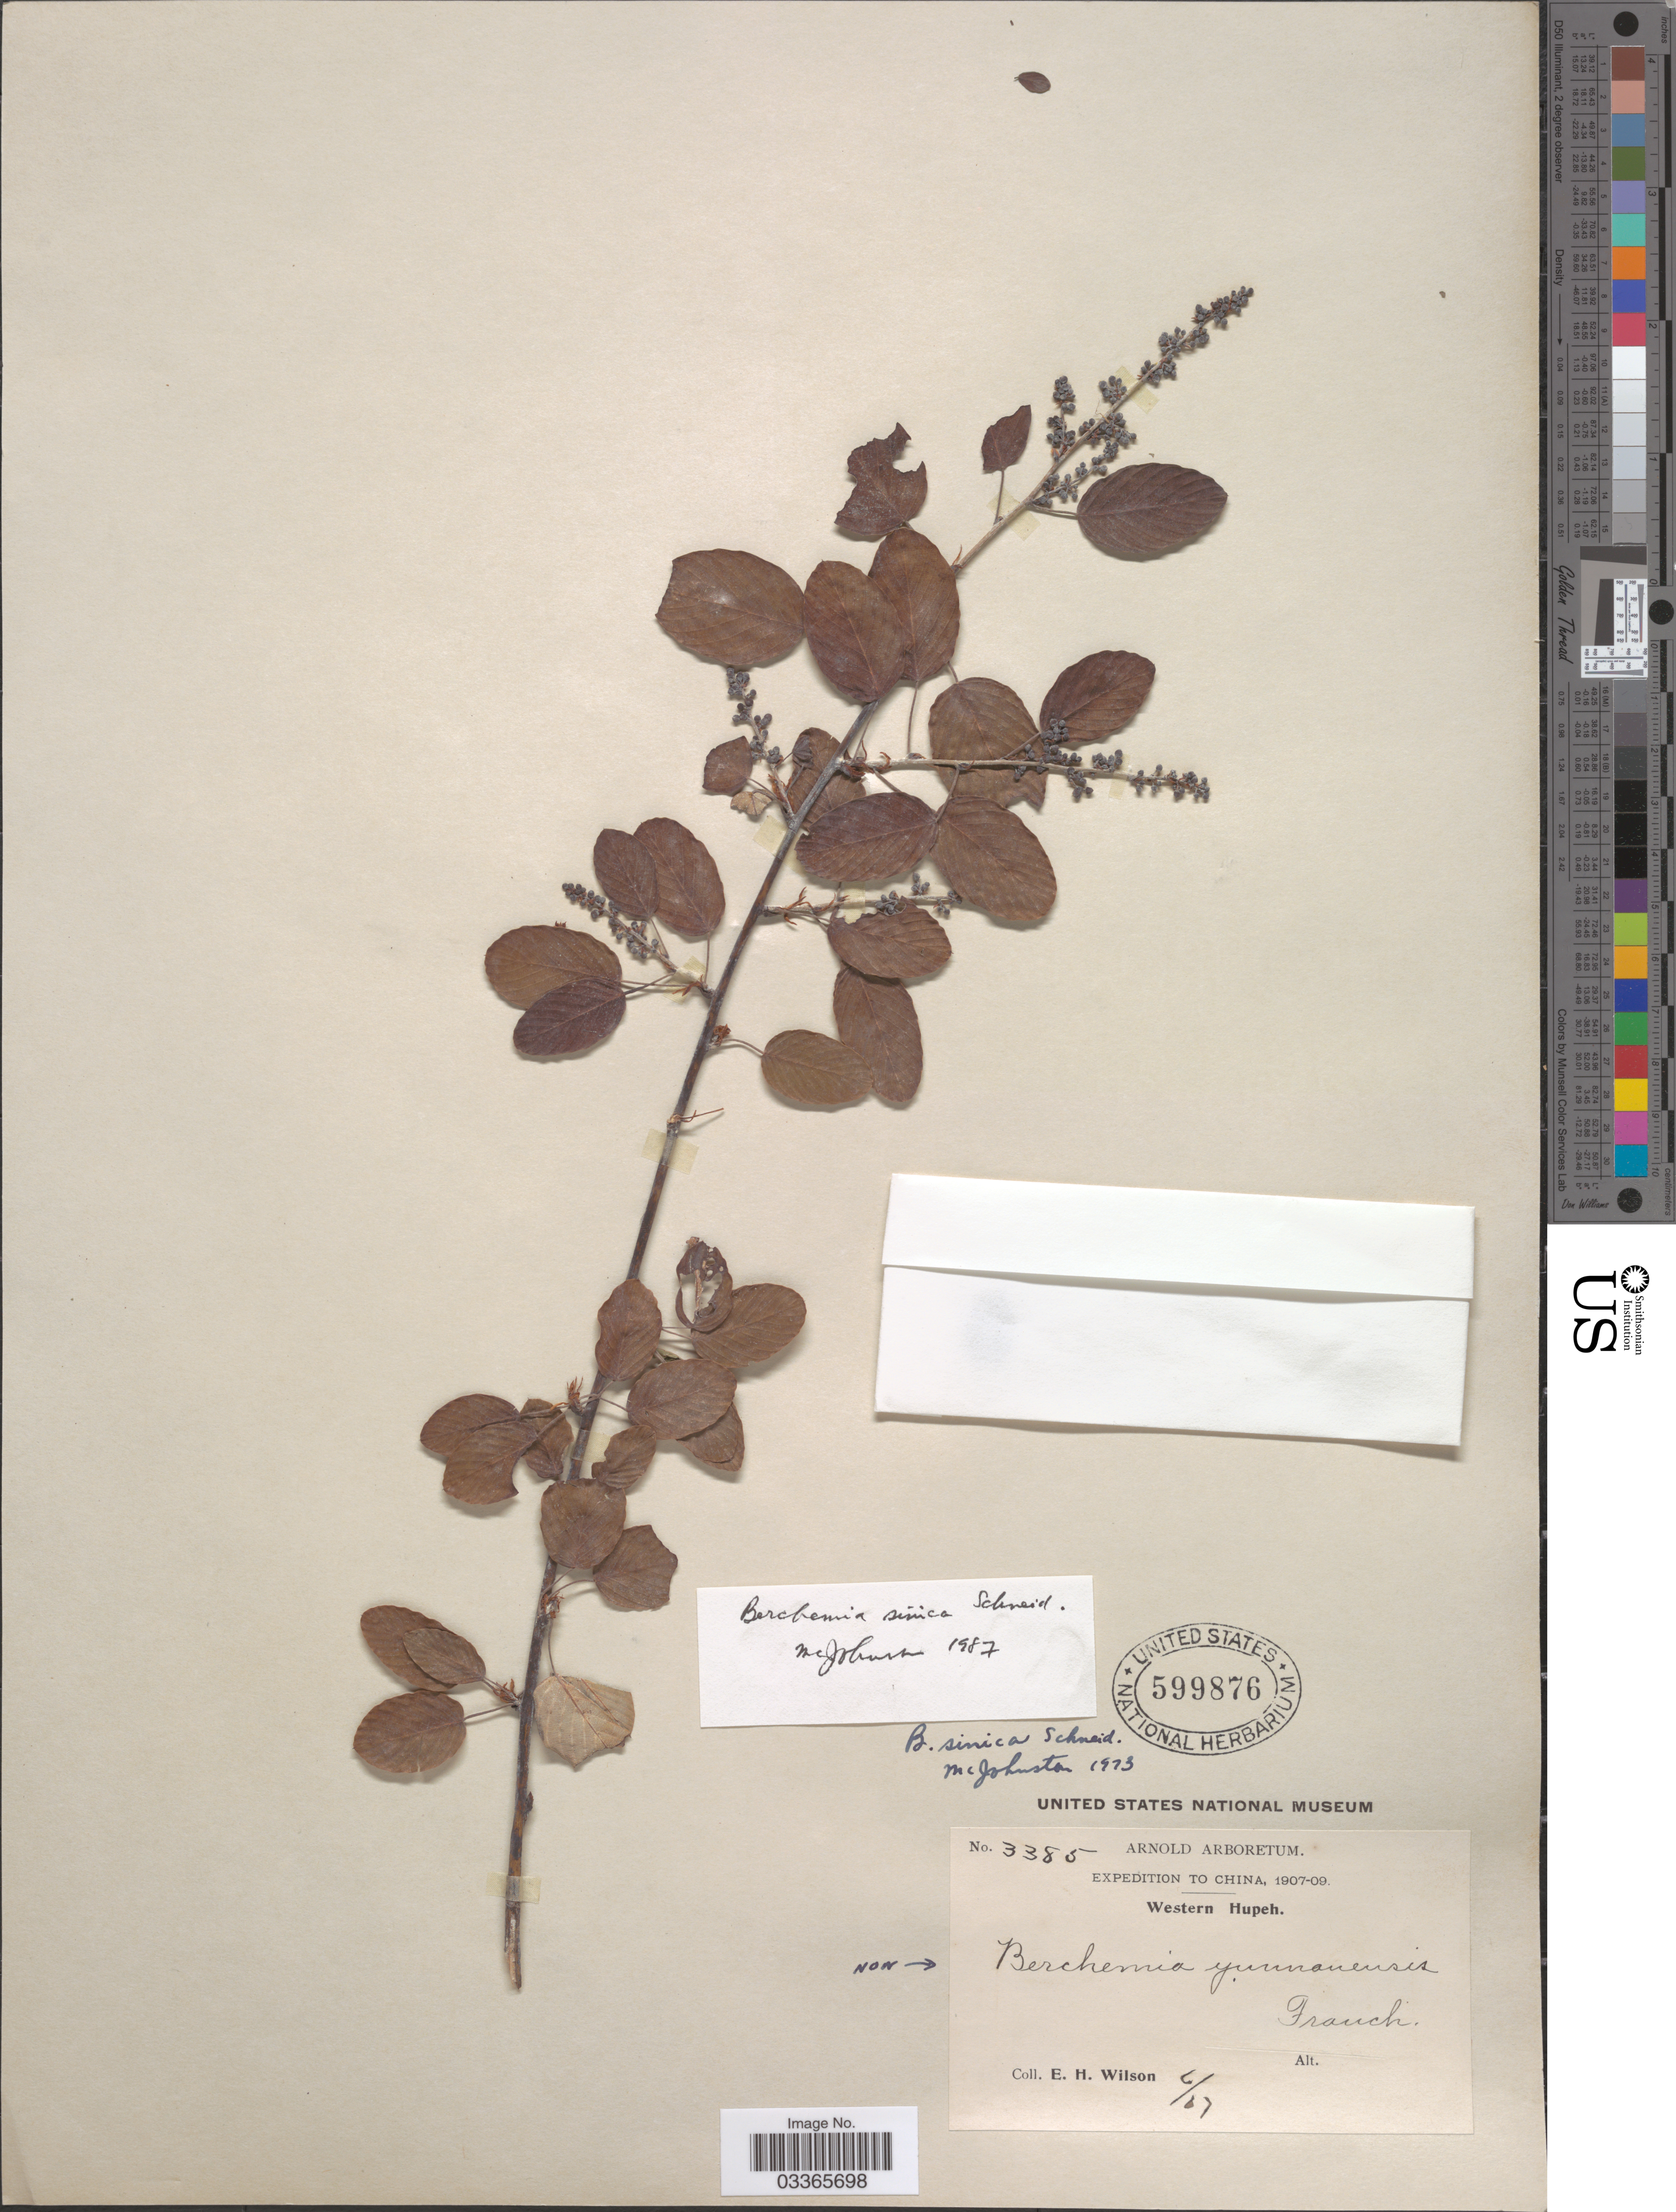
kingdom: Plantae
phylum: Tracheophyta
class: Magnoliopsida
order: Rosales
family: Rhamnaceae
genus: Berchemia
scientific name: Berchemia sinica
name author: C.K. Schneid. in Sarg.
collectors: E. Wilson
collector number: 3385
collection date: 1907-06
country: China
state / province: Hubei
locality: Western Hupeh.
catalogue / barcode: US 599876